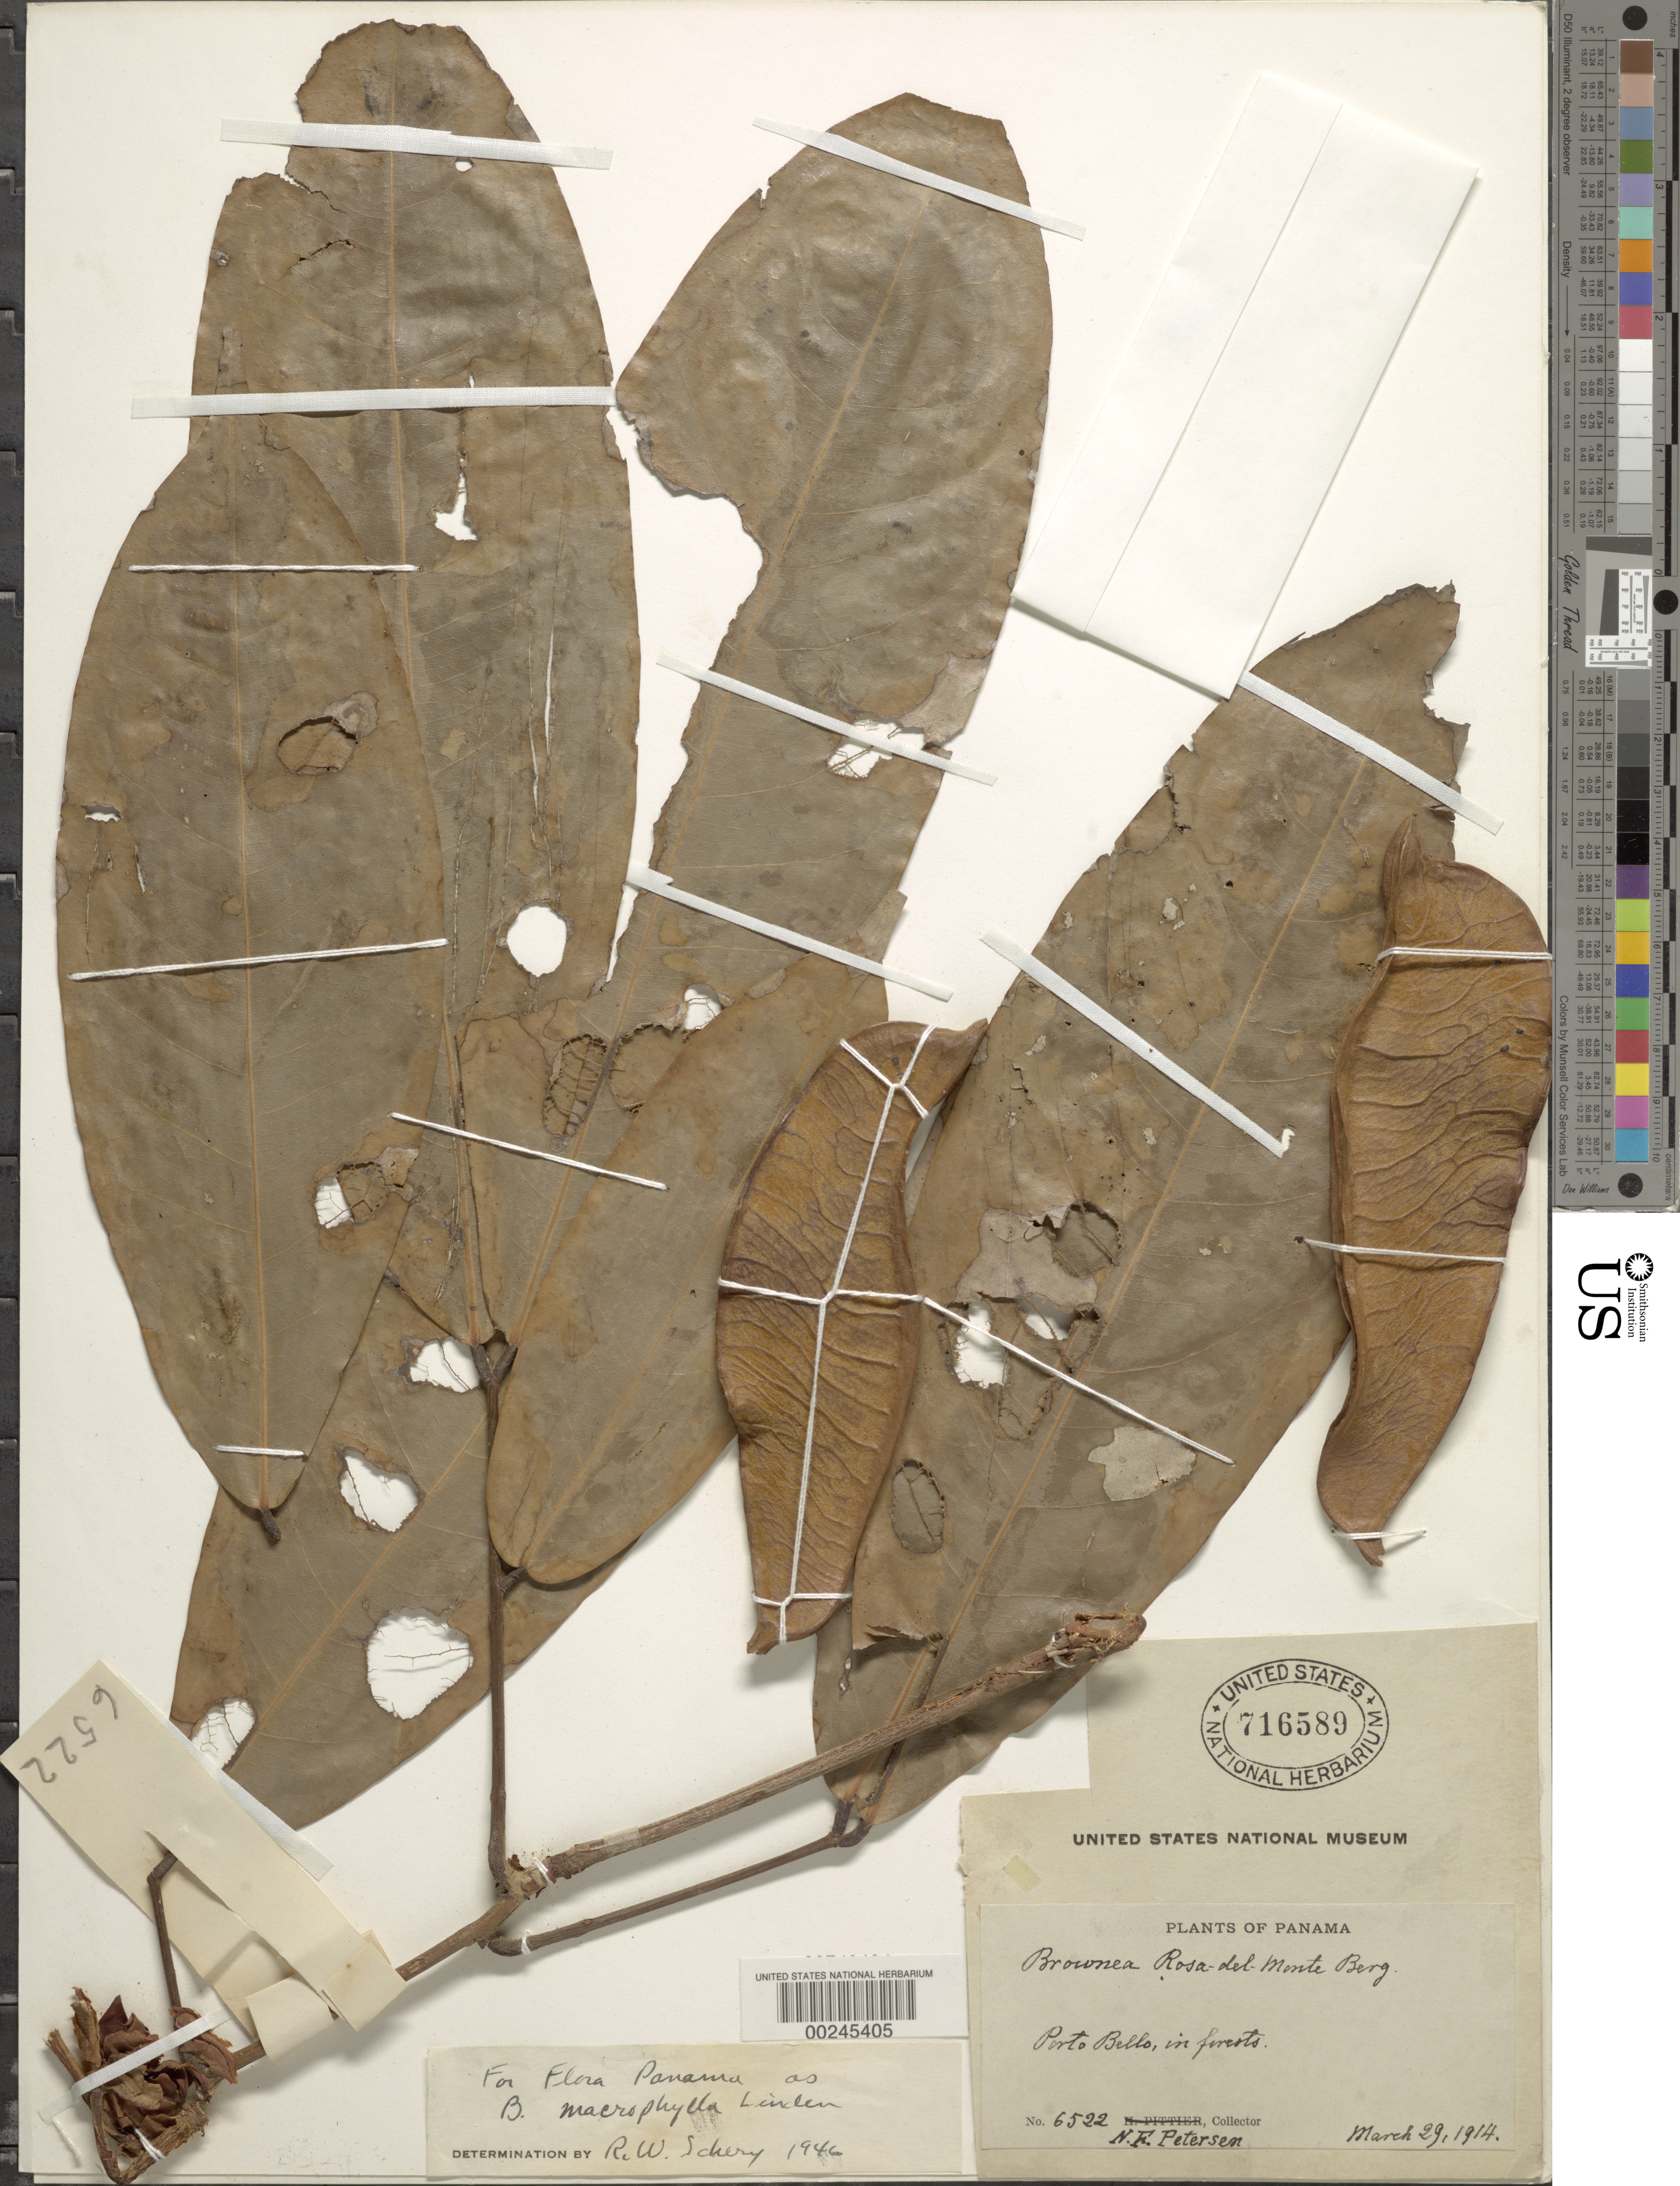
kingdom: Plantae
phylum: Tracheophyta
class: Magnoliopsida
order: Fabales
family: Fabaceae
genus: Brownea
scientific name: Brownea rosa-de-monte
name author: P.J. Bergius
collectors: N. F. Peterson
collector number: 6522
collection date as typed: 29 Mar 1914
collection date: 1914-03-29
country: Panama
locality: Portobello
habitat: In forests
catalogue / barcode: US 716589